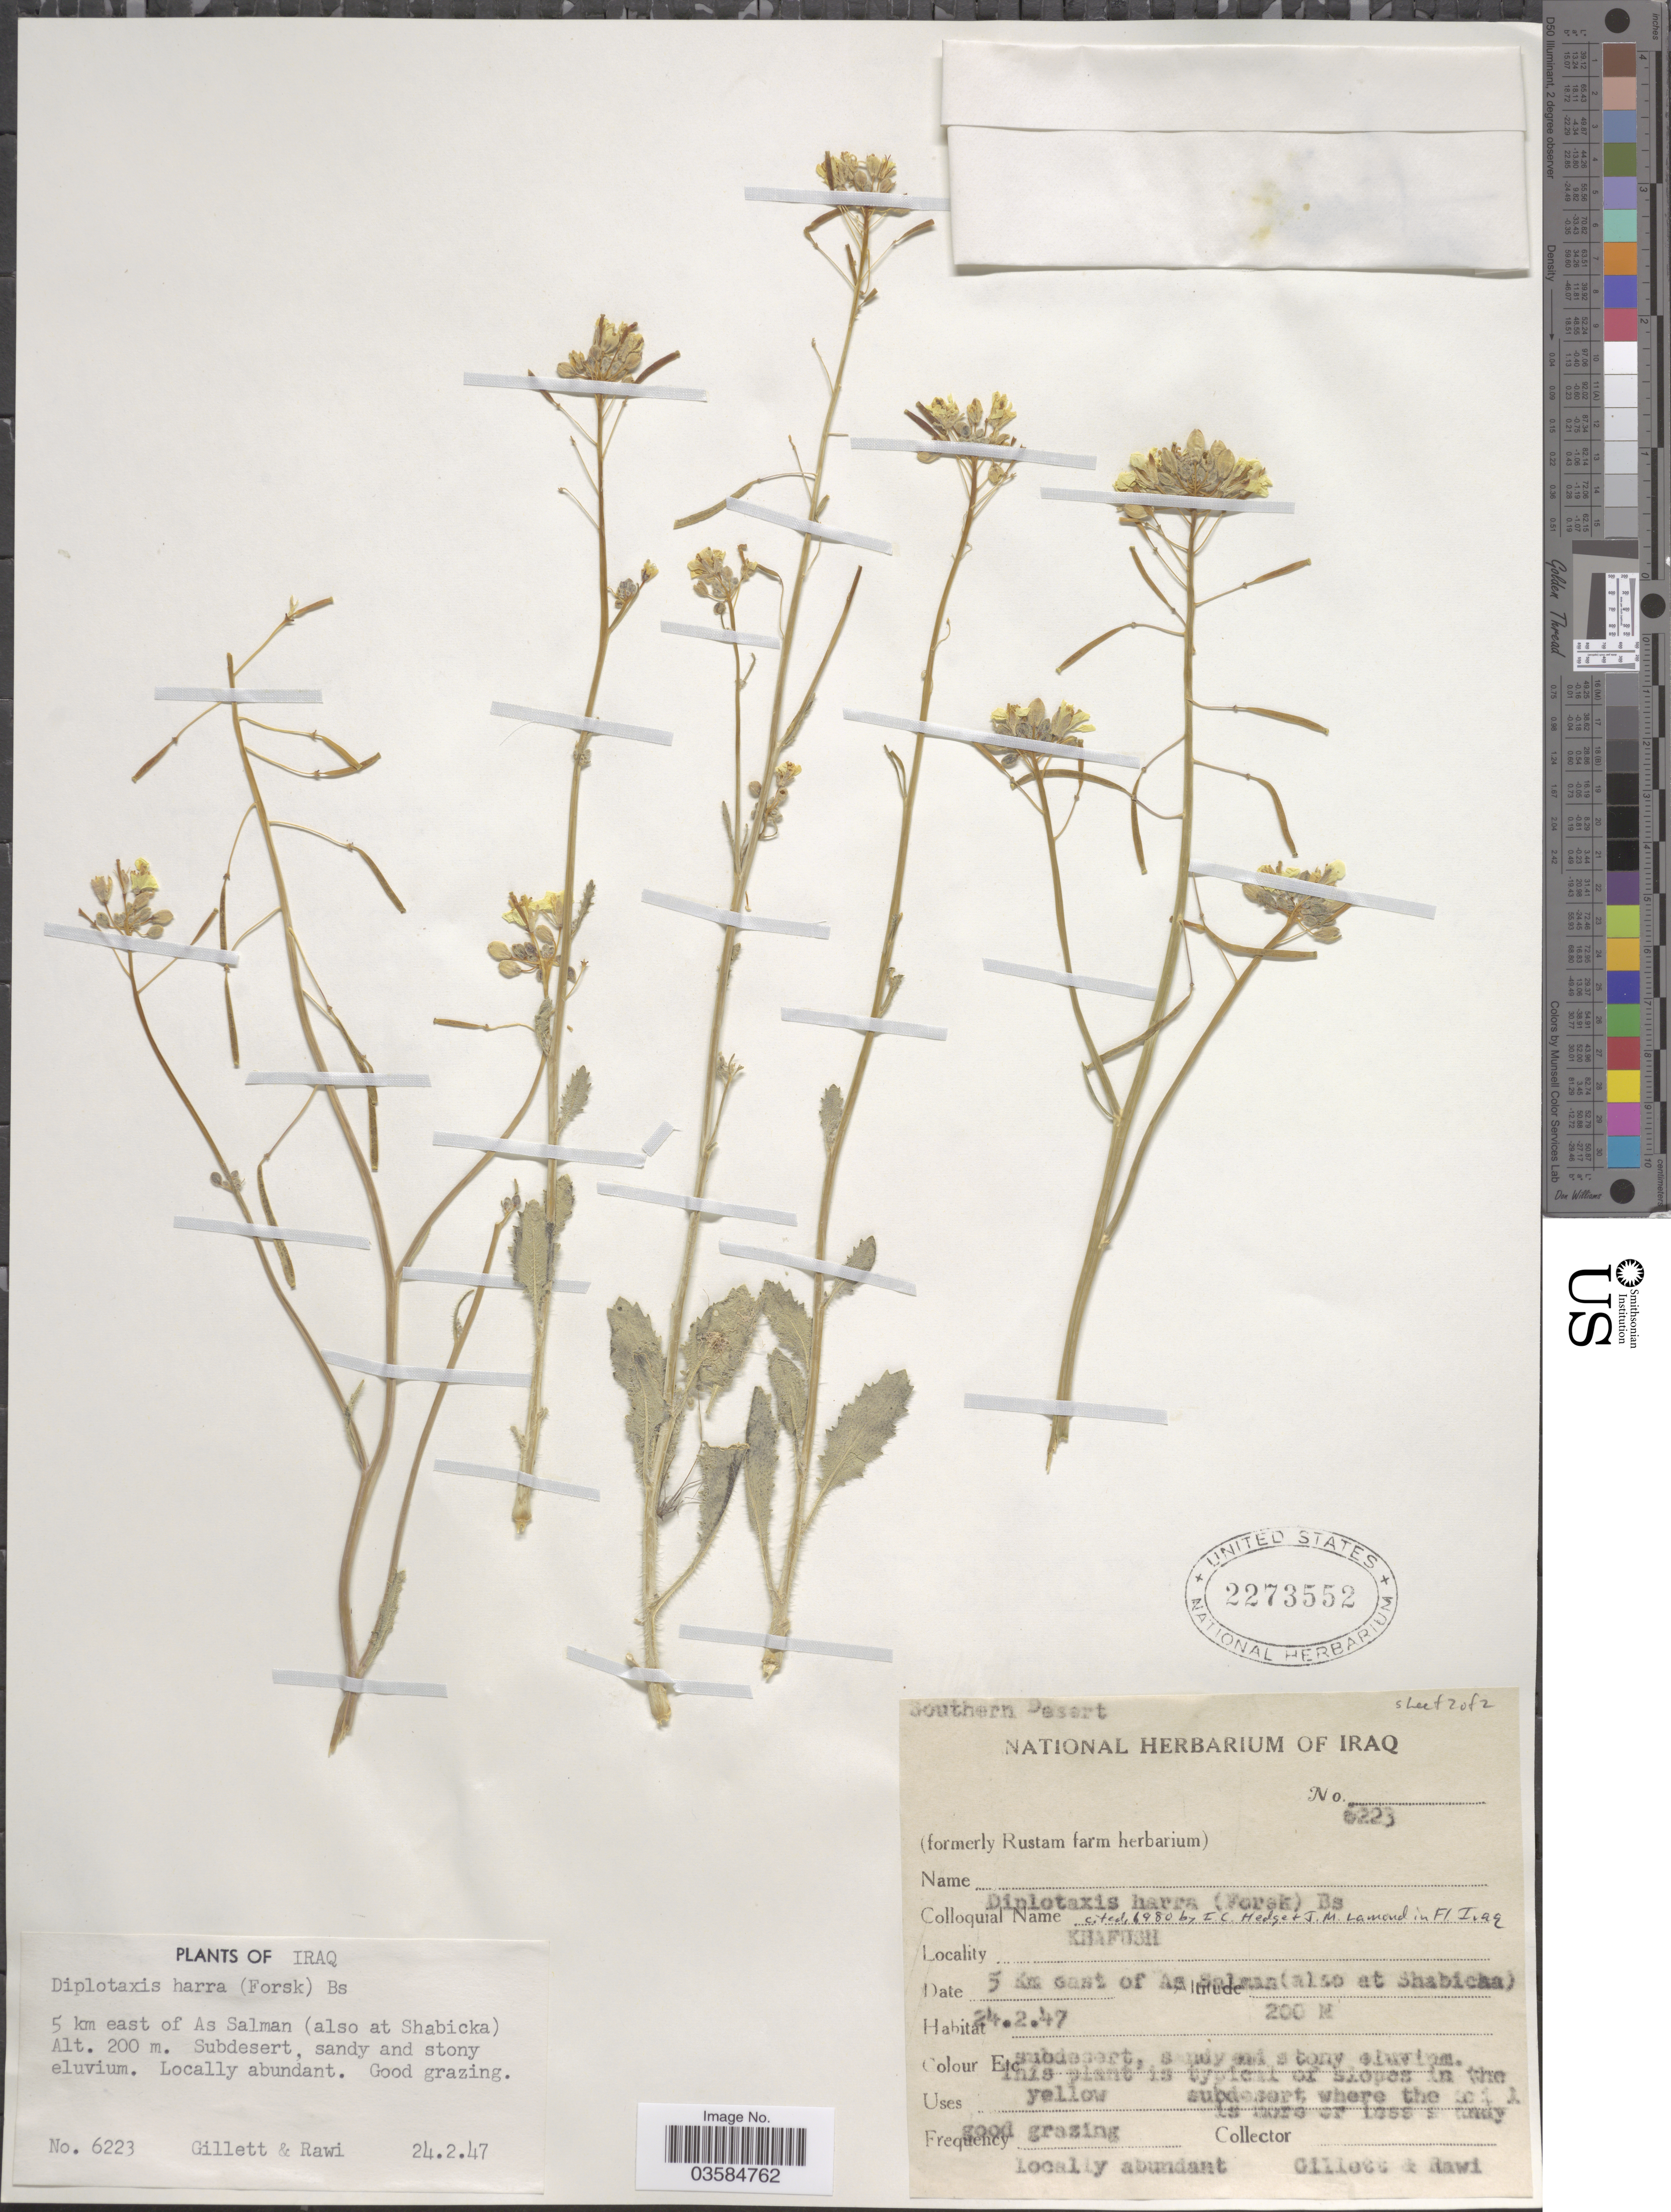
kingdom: Plantae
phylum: Tracheophyta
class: Magnoliopsida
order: Brassicales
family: Brassicaceae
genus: Diplotaxis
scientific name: Diplotaxis harra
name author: Boiss.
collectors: Gillett, -- & -. Rawi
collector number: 6223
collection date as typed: Transcribed d/m/y: 24/2/47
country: Iraq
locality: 5 km east of As Salman (also at Shabicka). Southern Desert.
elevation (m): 200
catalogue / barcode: US 2273552